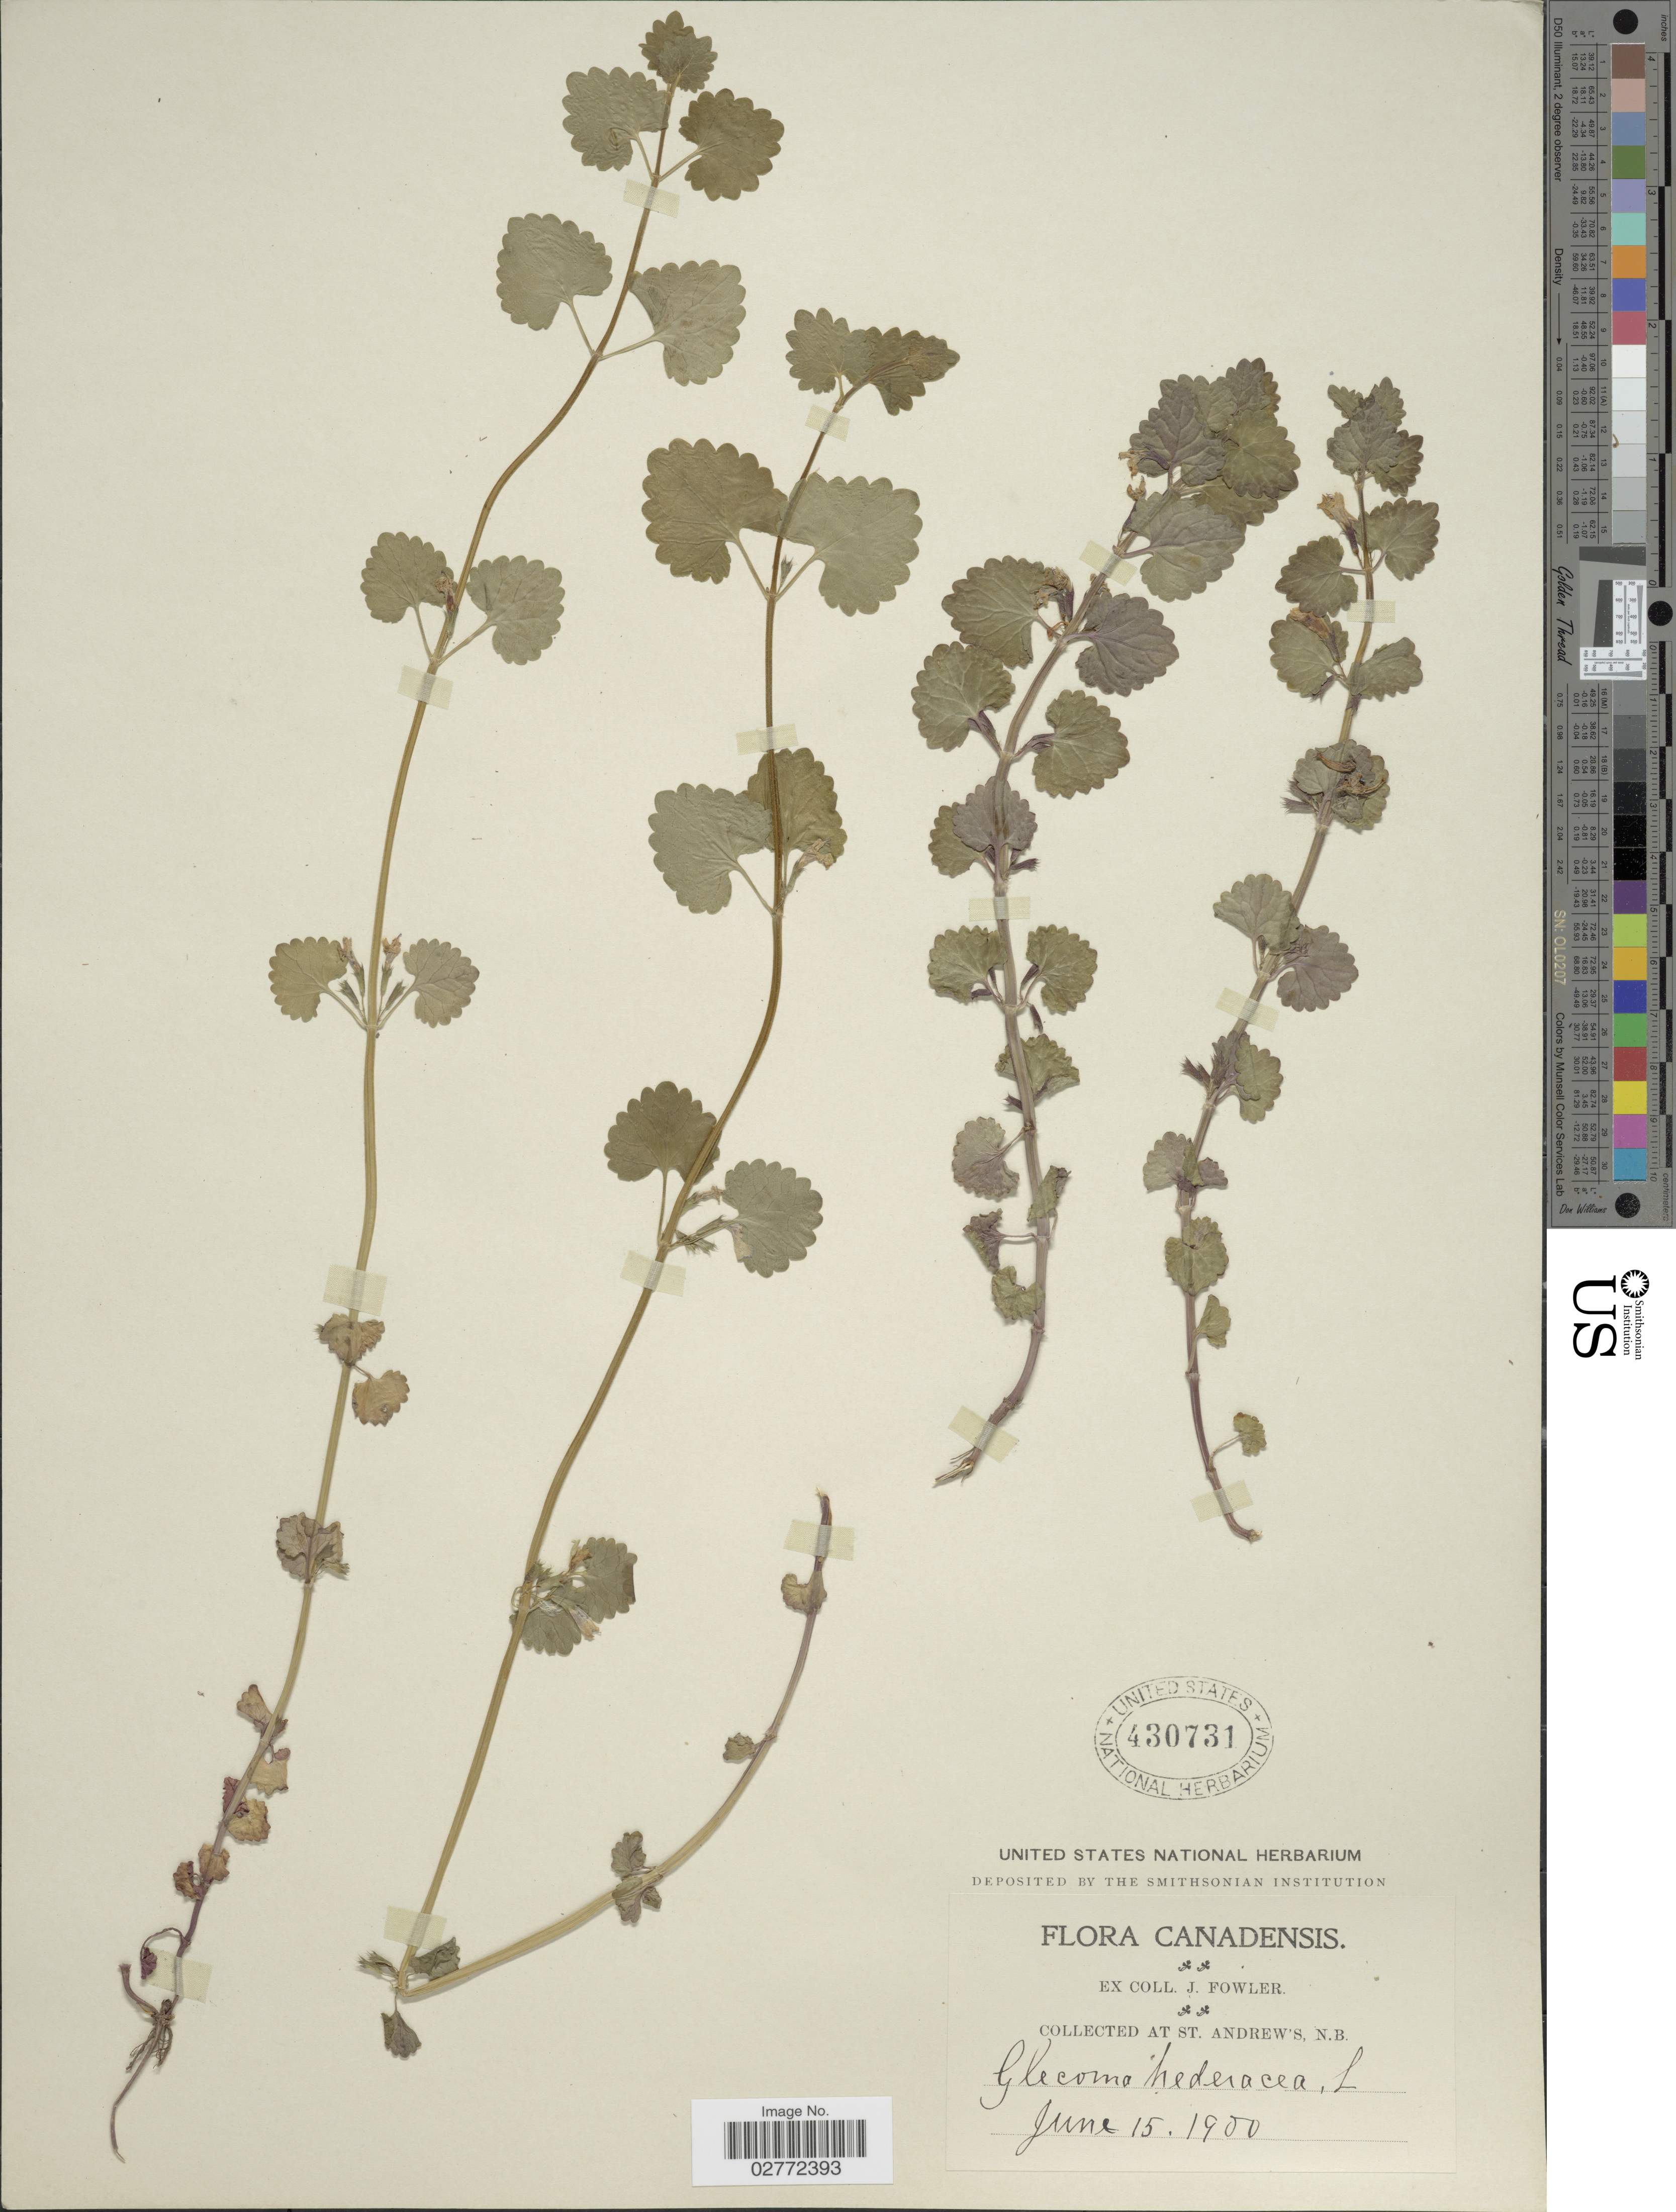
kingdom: Plantae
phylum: Tracheophyta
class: Magnoliopsida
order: Lamiales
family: Lamiaceae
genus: Glechoma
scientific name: Glechoma hederacea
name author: L.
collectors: J. P. Fowler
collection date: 1900-06-15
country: Canada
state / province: New Brunswick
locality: At St. Andrew's, N.B.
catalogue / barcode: US 430731